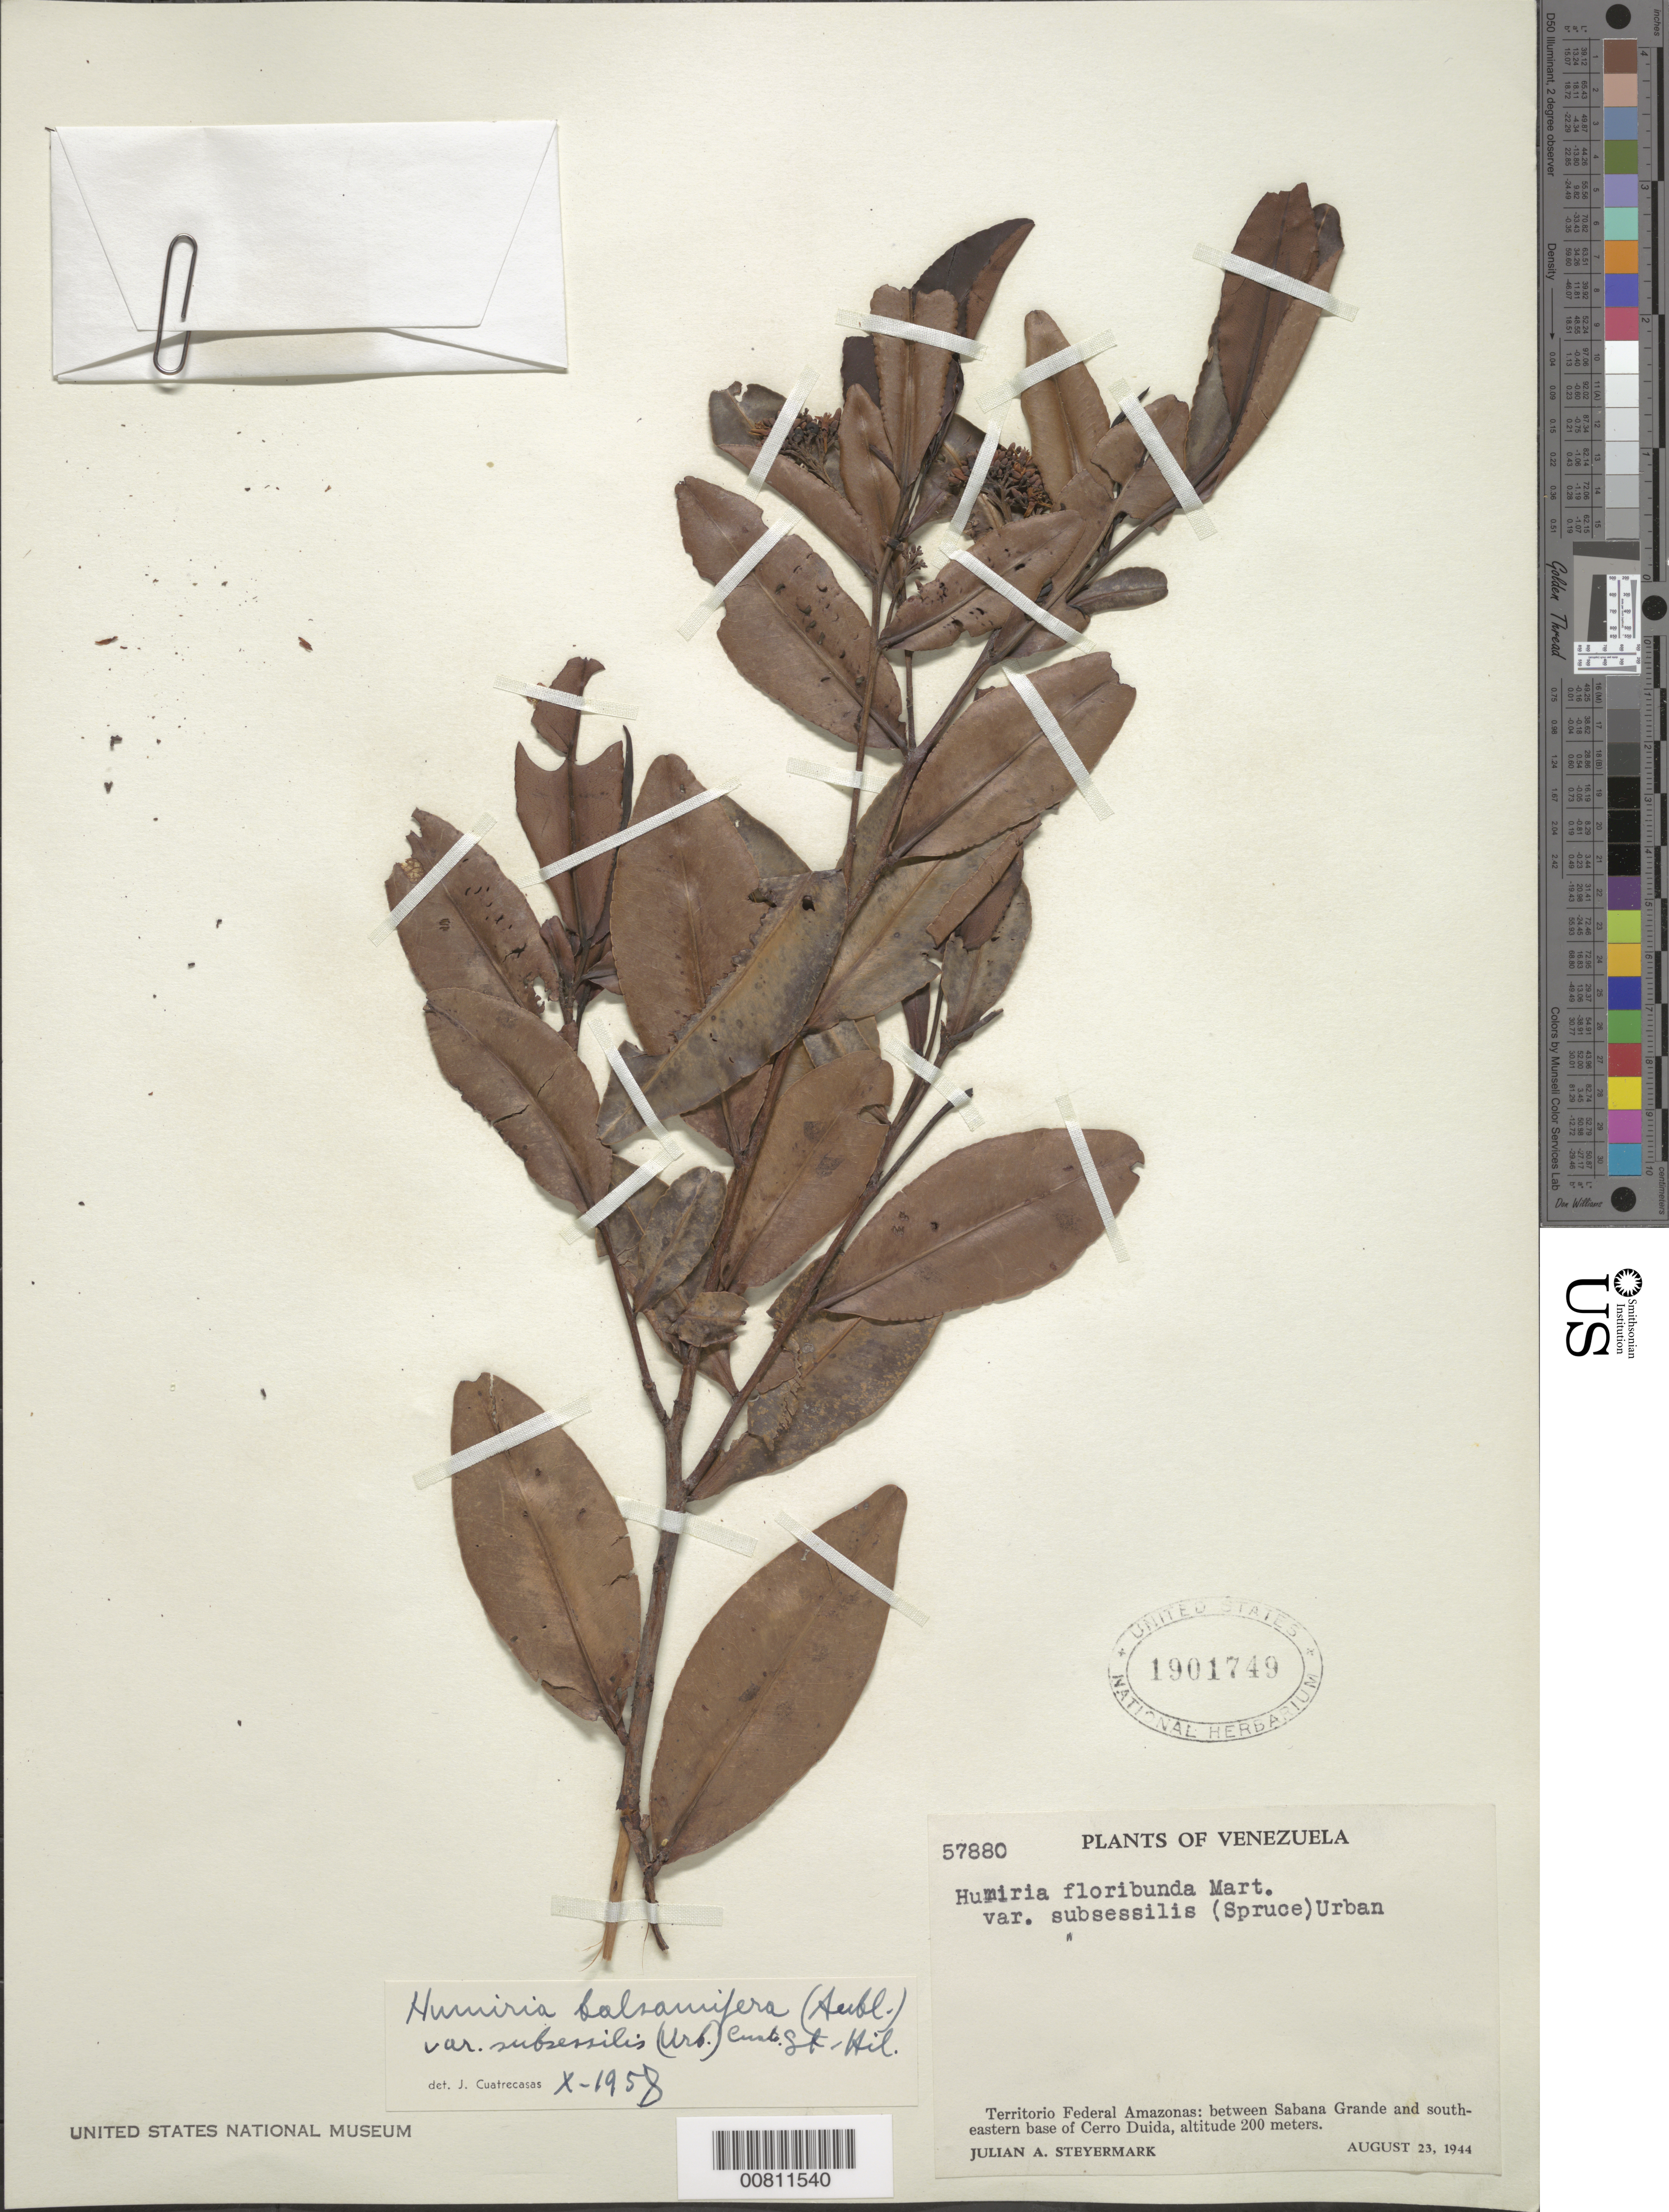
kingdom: Plantae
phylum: Tracheophyta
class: Magnoliopsida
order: Malpighiales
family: Humiriaceae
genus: Humiria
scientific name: Humiria balsamifera var. subsessilis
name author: (Urb.) Cuatrec.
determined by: Cuatrecasas, J.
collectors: J. Steyermark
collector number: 57880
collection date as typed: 23-Aug-44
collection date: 1944-08-23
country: Venezuela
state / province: Amazonas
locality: Cerro Duida, between Esmeralda Savanna and SE Cerro Duida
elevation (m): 200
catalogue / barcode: US 1901749